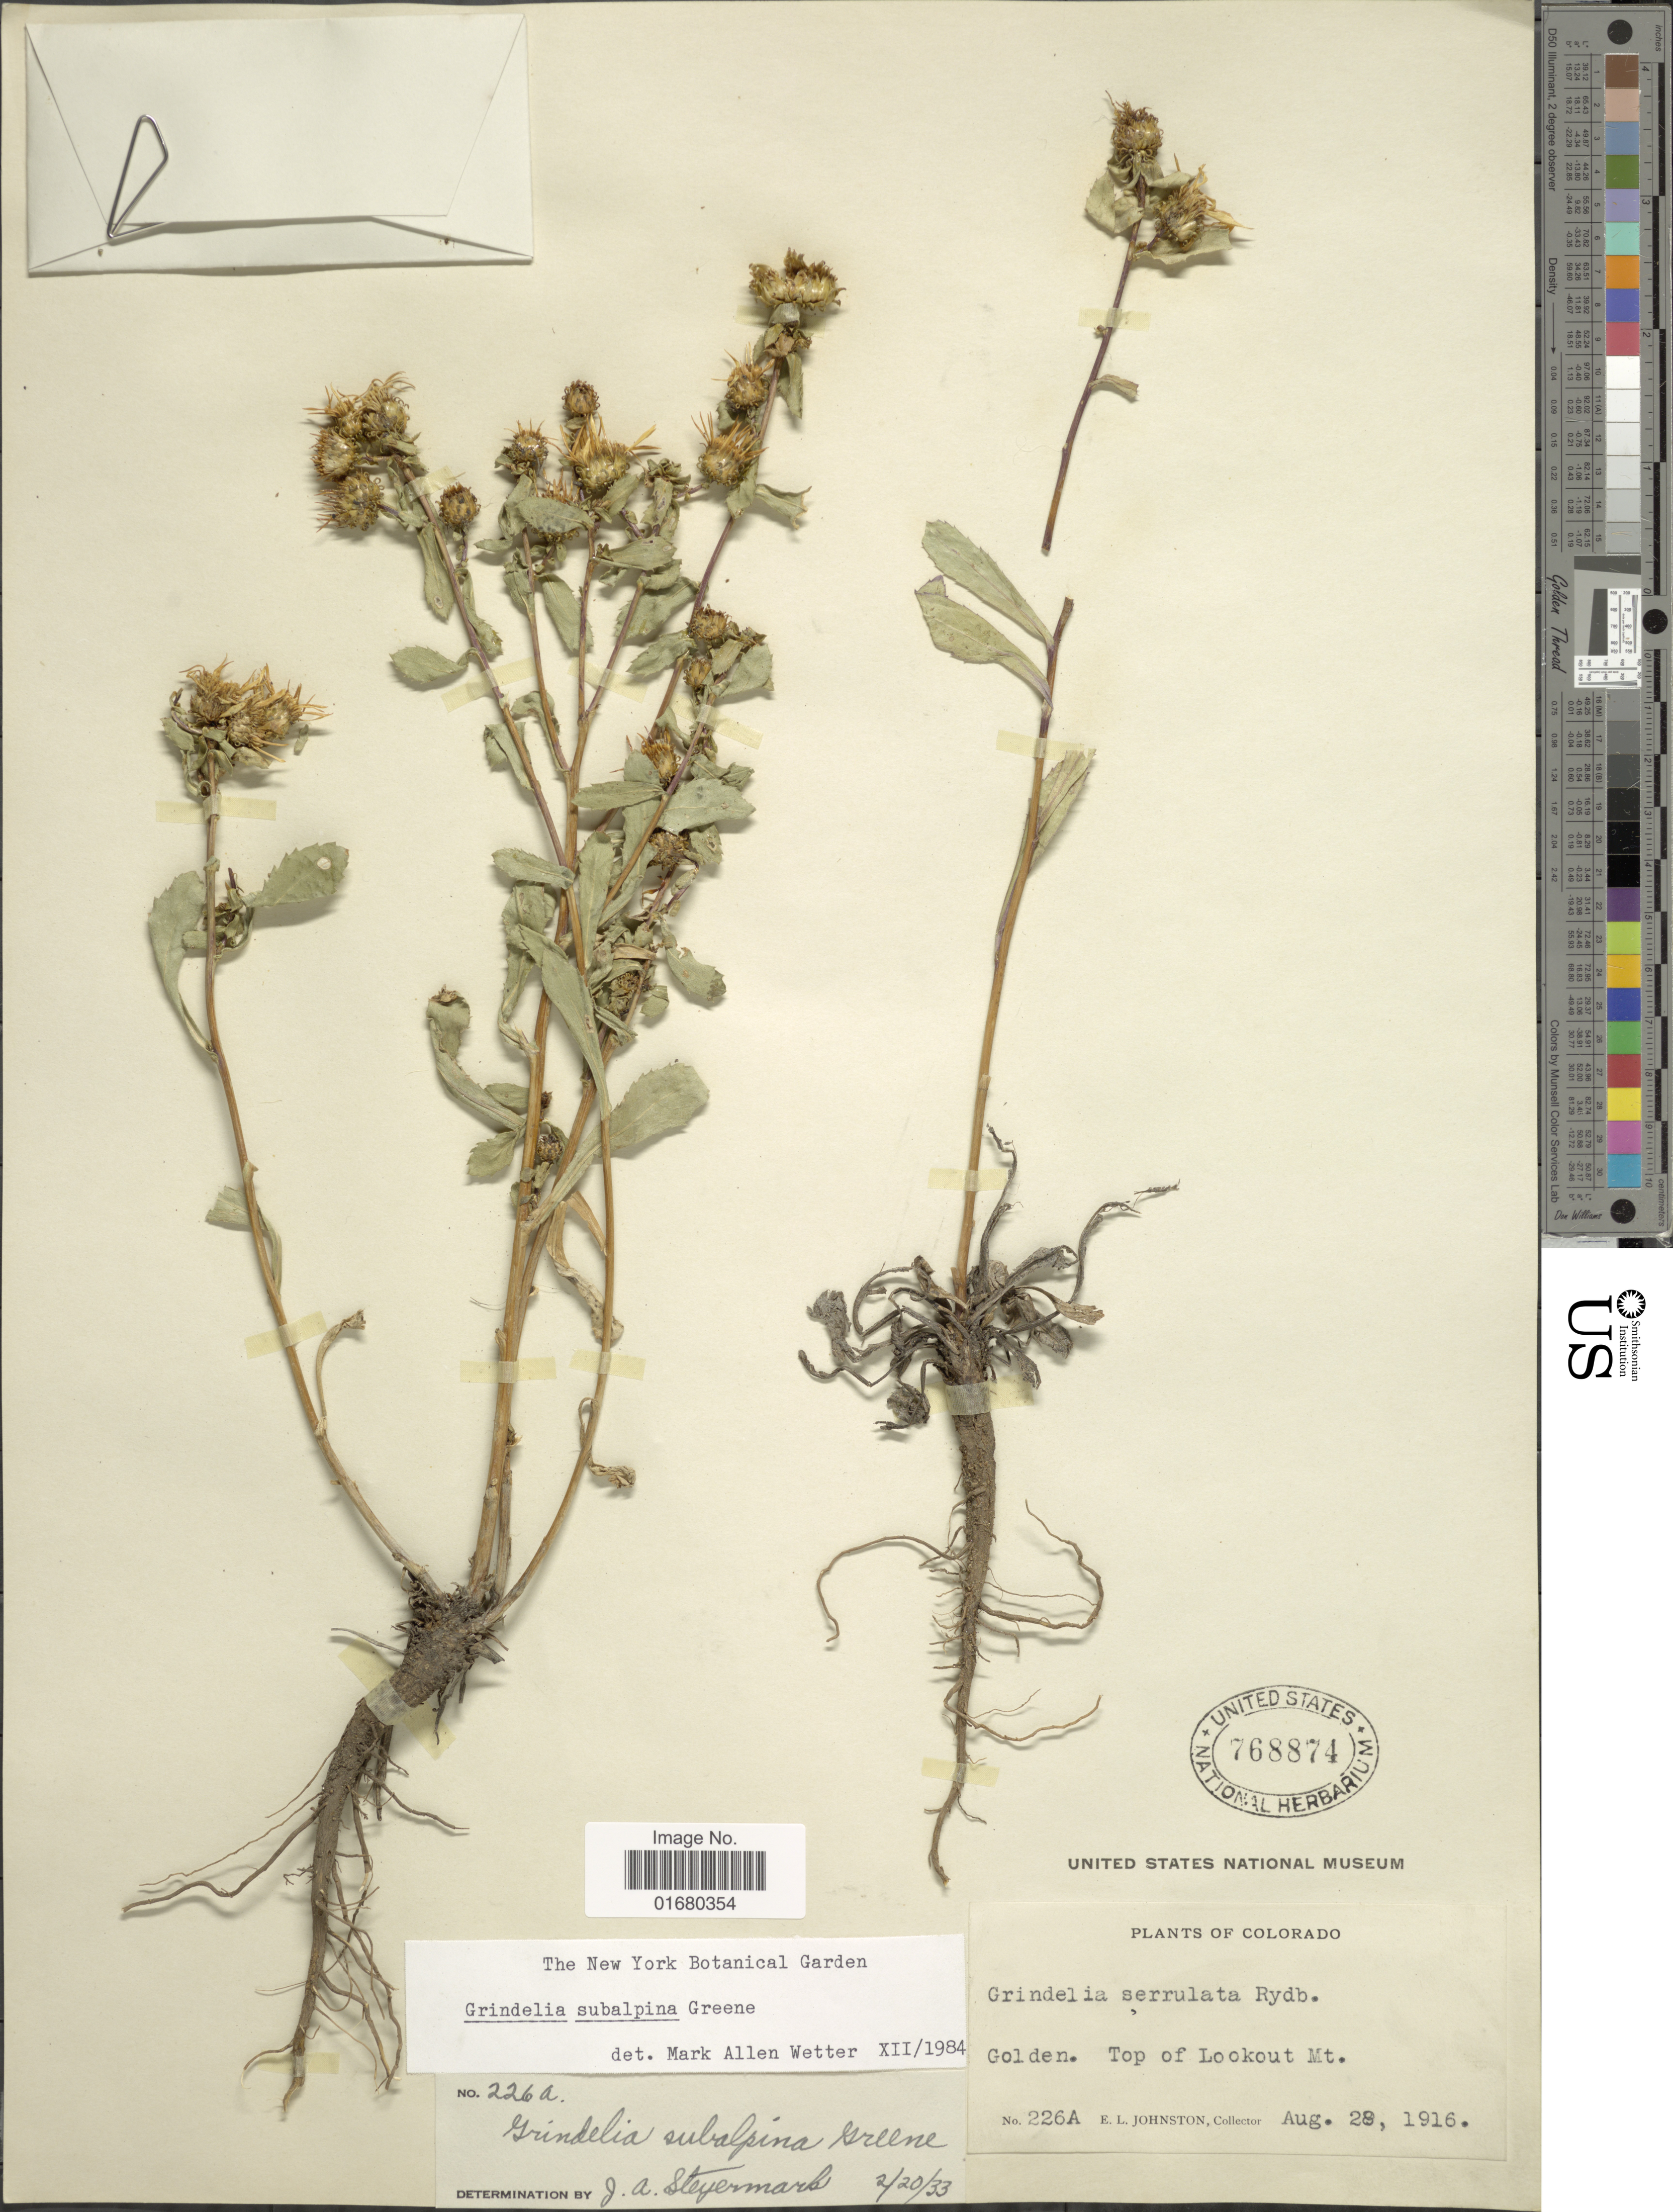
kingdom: Plantae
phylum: Tracheophyta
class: Magnoliopsida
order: Asterales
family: Asteraceae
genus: Grindelia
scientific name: Grindelia subalpina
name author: S.W. Greene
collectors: E. L. Johnston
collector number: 226A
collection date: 1916-08-28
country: United States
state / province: Colorado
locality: Golden, Top of Lookout Mt.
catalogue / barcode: US 768874